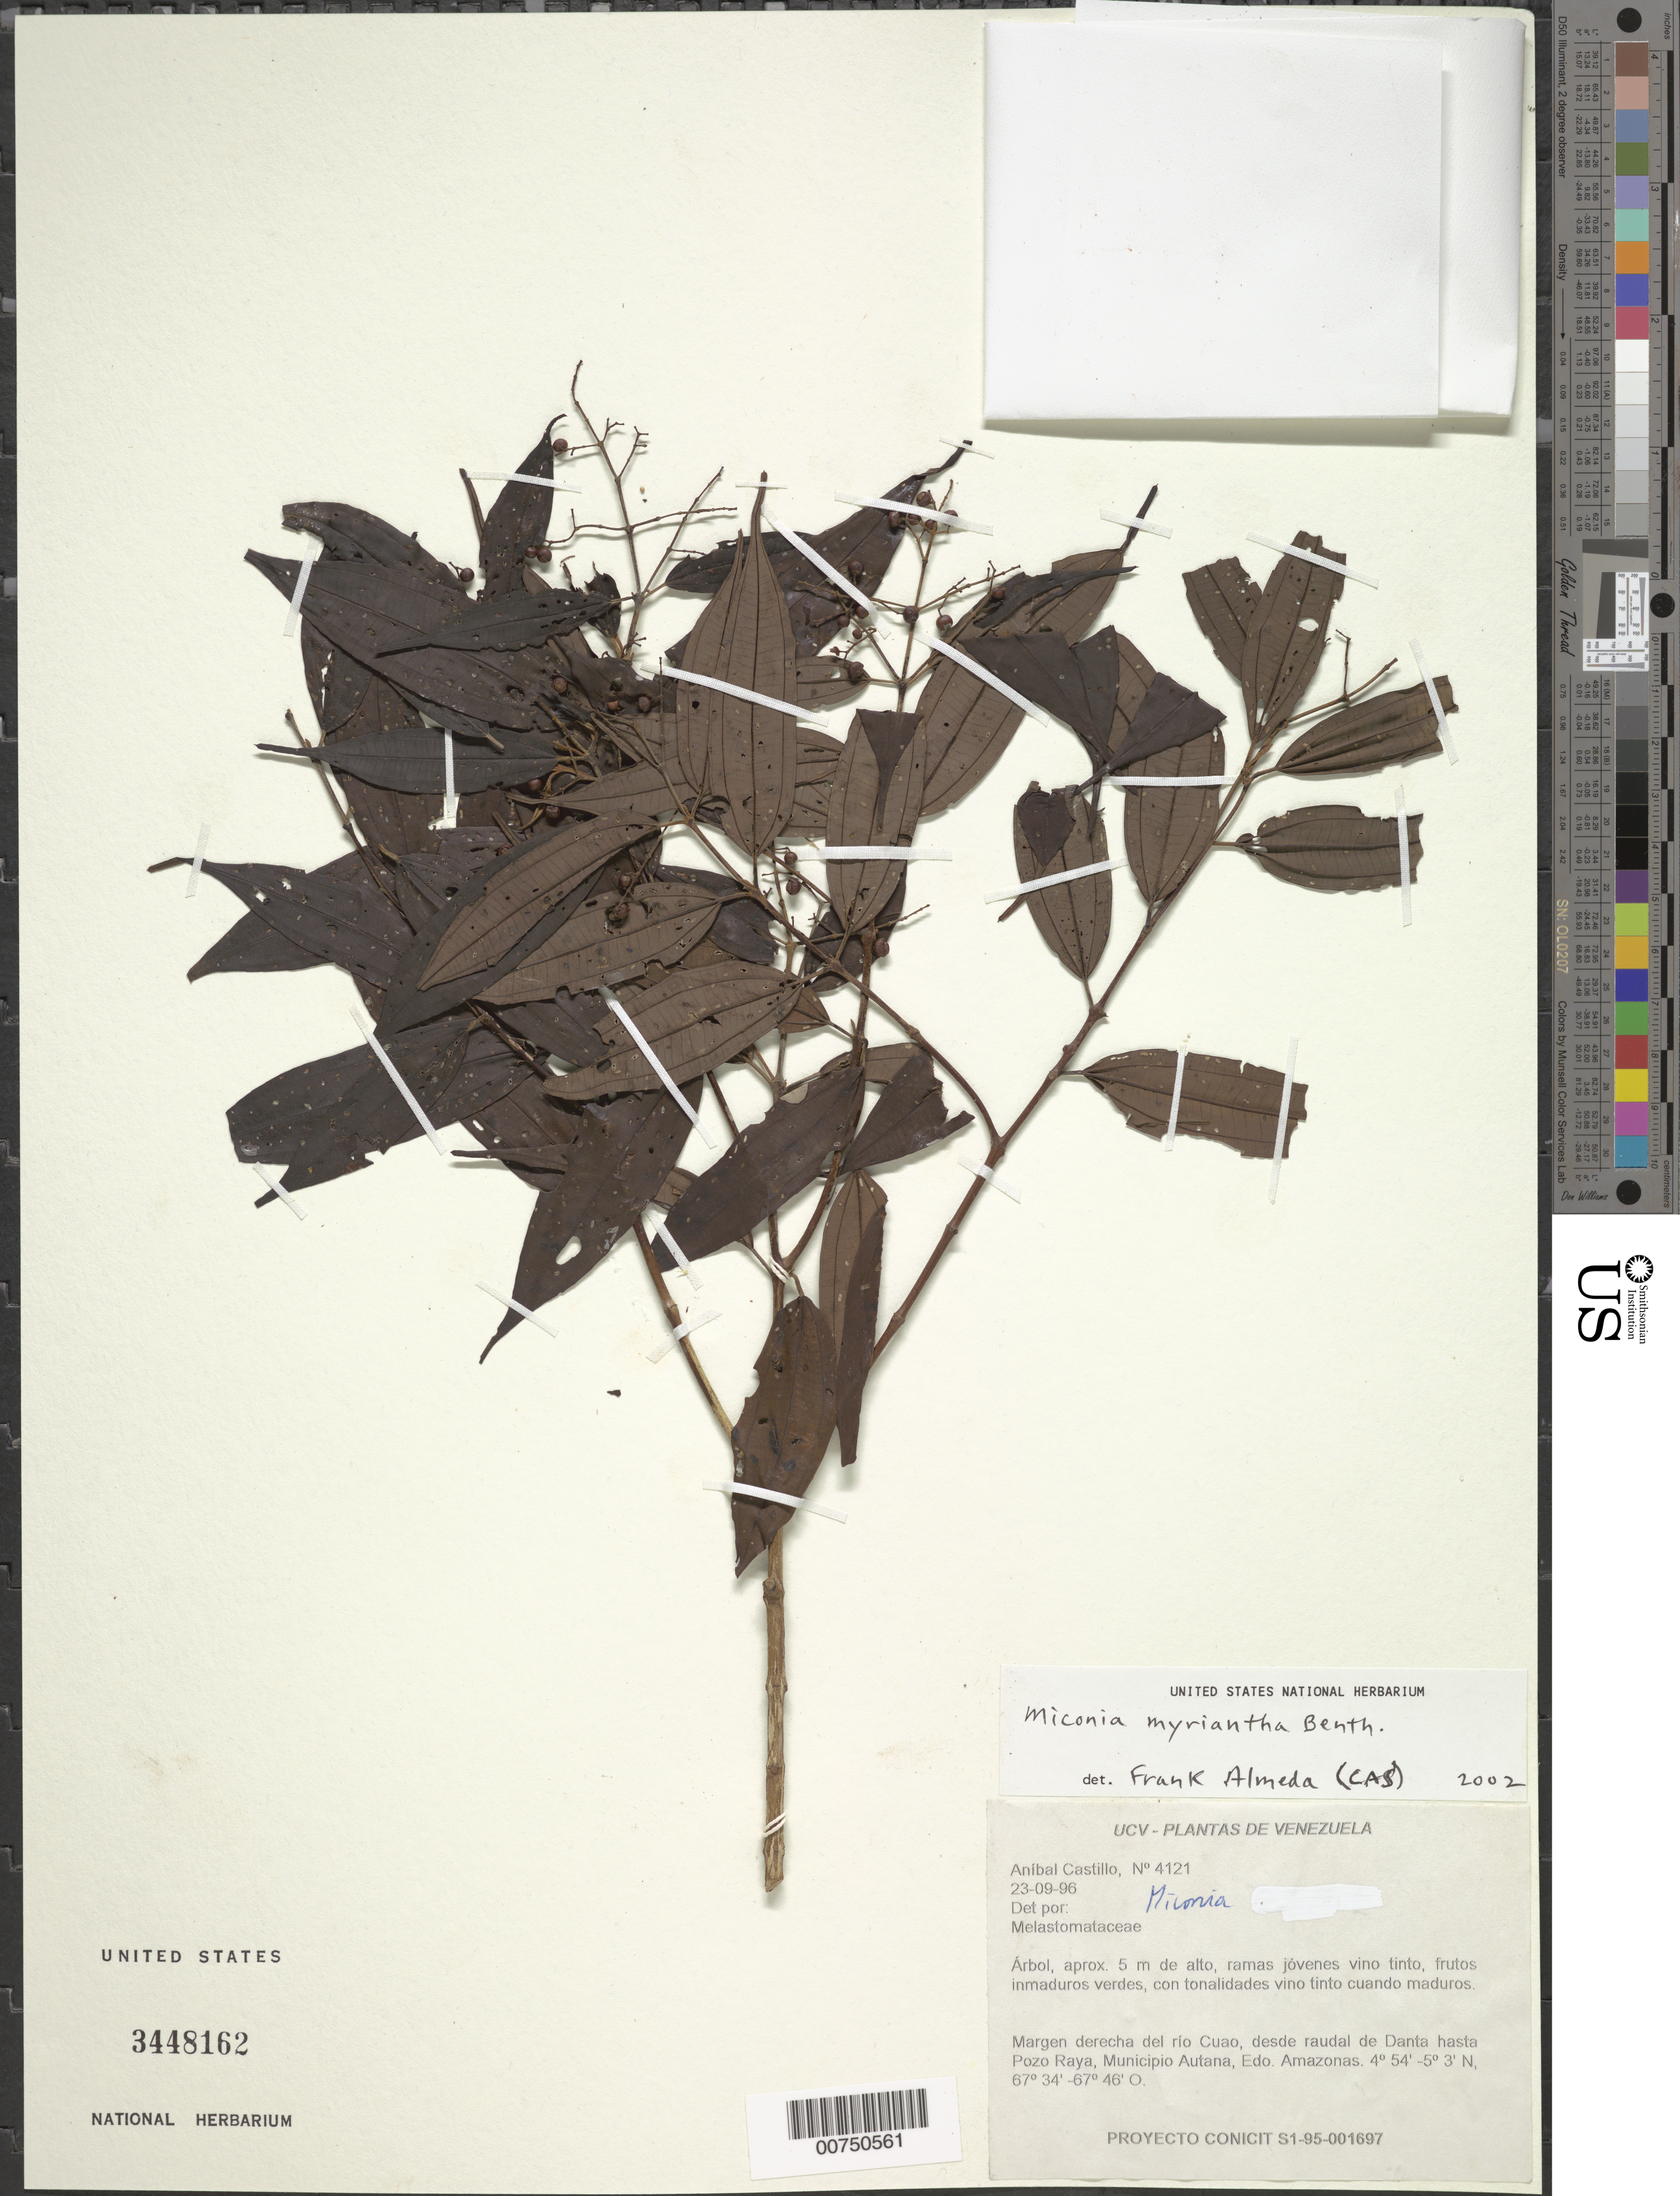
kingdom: Plantae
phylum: Tracheophyta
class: Magnoliopsida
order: Myrtales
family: Melastomataceae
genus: Miconia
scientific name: Miconia myriantha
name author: Benth.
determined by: Almeda, F.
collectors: A. Castillo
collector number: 4121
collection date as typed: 23-Sep-96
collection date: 1996-09-23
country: Venezuela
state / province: Amazonas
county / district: Autana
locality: Mun. Autana, Río Cuao, desde raudal de Dnata hasta Pozo Raya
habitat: Margen derecha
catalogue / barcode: US 3448162